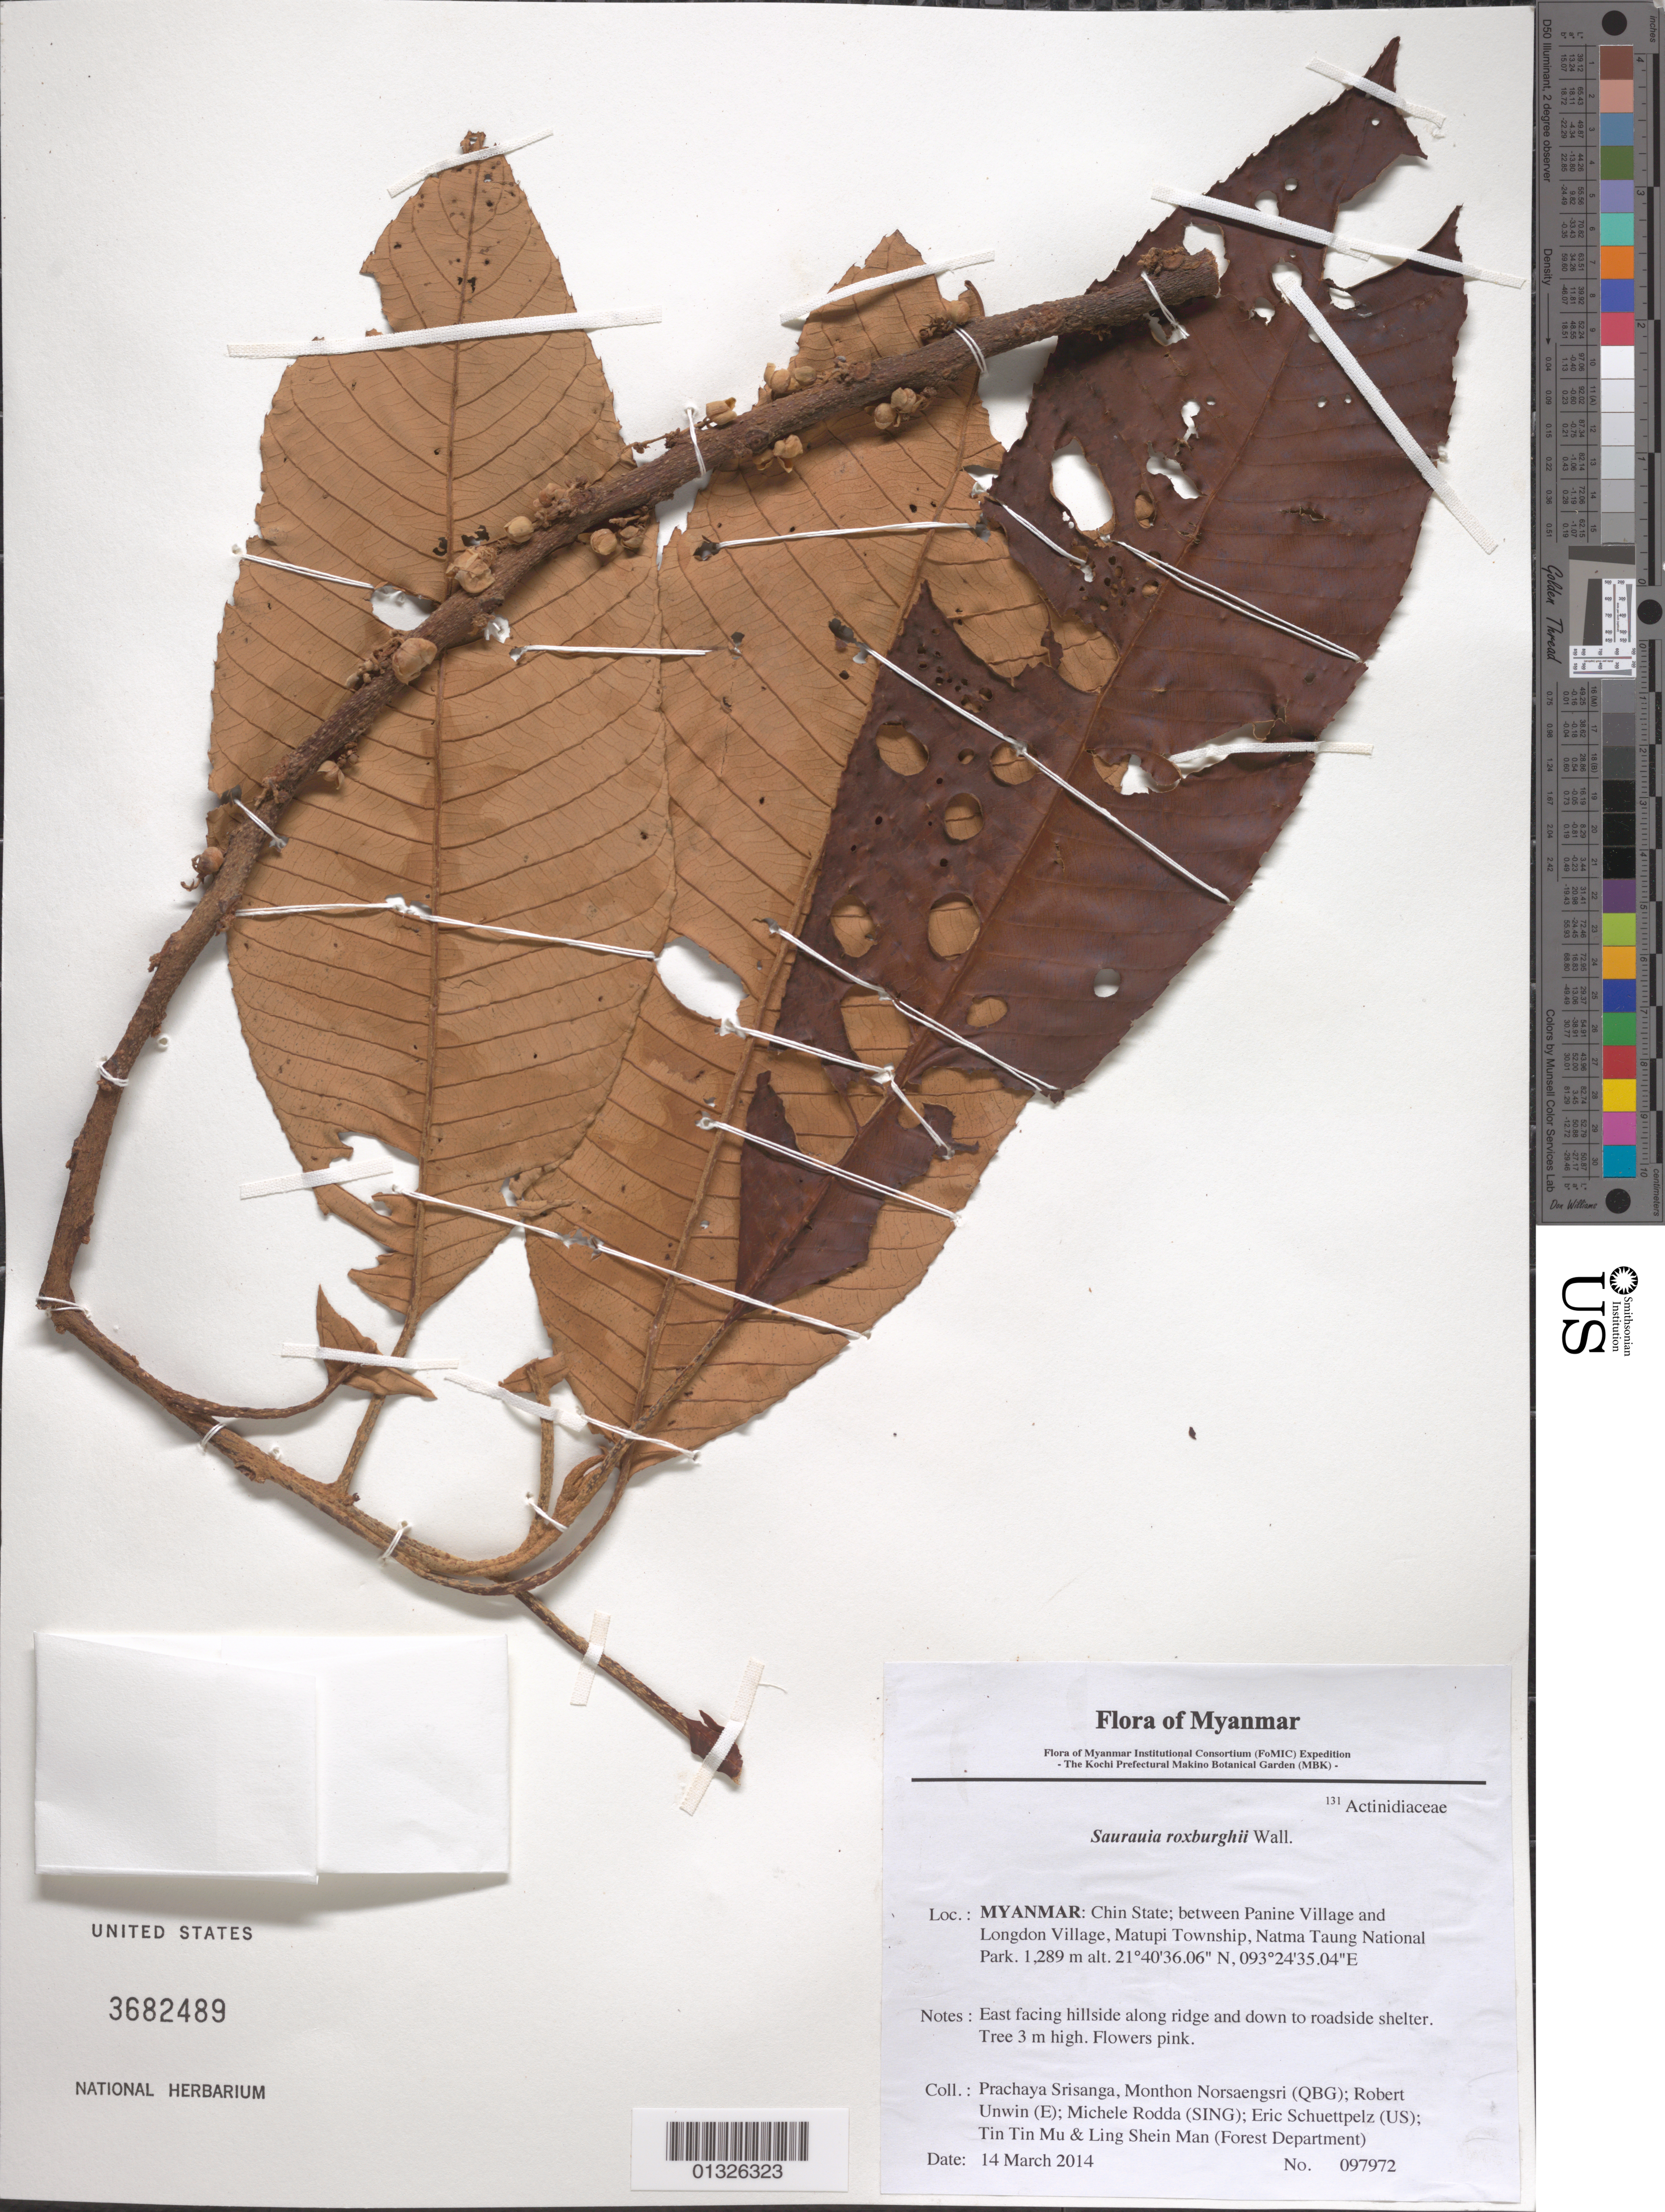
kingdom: Plantae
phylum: Tracheophyta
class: Magnoliopsida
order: Ericales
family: Actinidiaceae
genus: Saurauia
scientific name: Saurauia roxburghii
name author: Wall.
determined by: Fujikawa, Kazumi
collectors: P. Srisanga, M. Norsaengsri, R. Unwin, M. Rodda, E. Schuettpelz, Tin Tin Mu & Ling Shein Man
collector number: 97972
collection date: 2014-03-14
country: Myanmar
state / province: Chin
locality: Between Panine Village and Longdon Village, Matupi Township, Natma Taung National Park.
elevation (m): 1289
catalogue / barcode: US 3682489